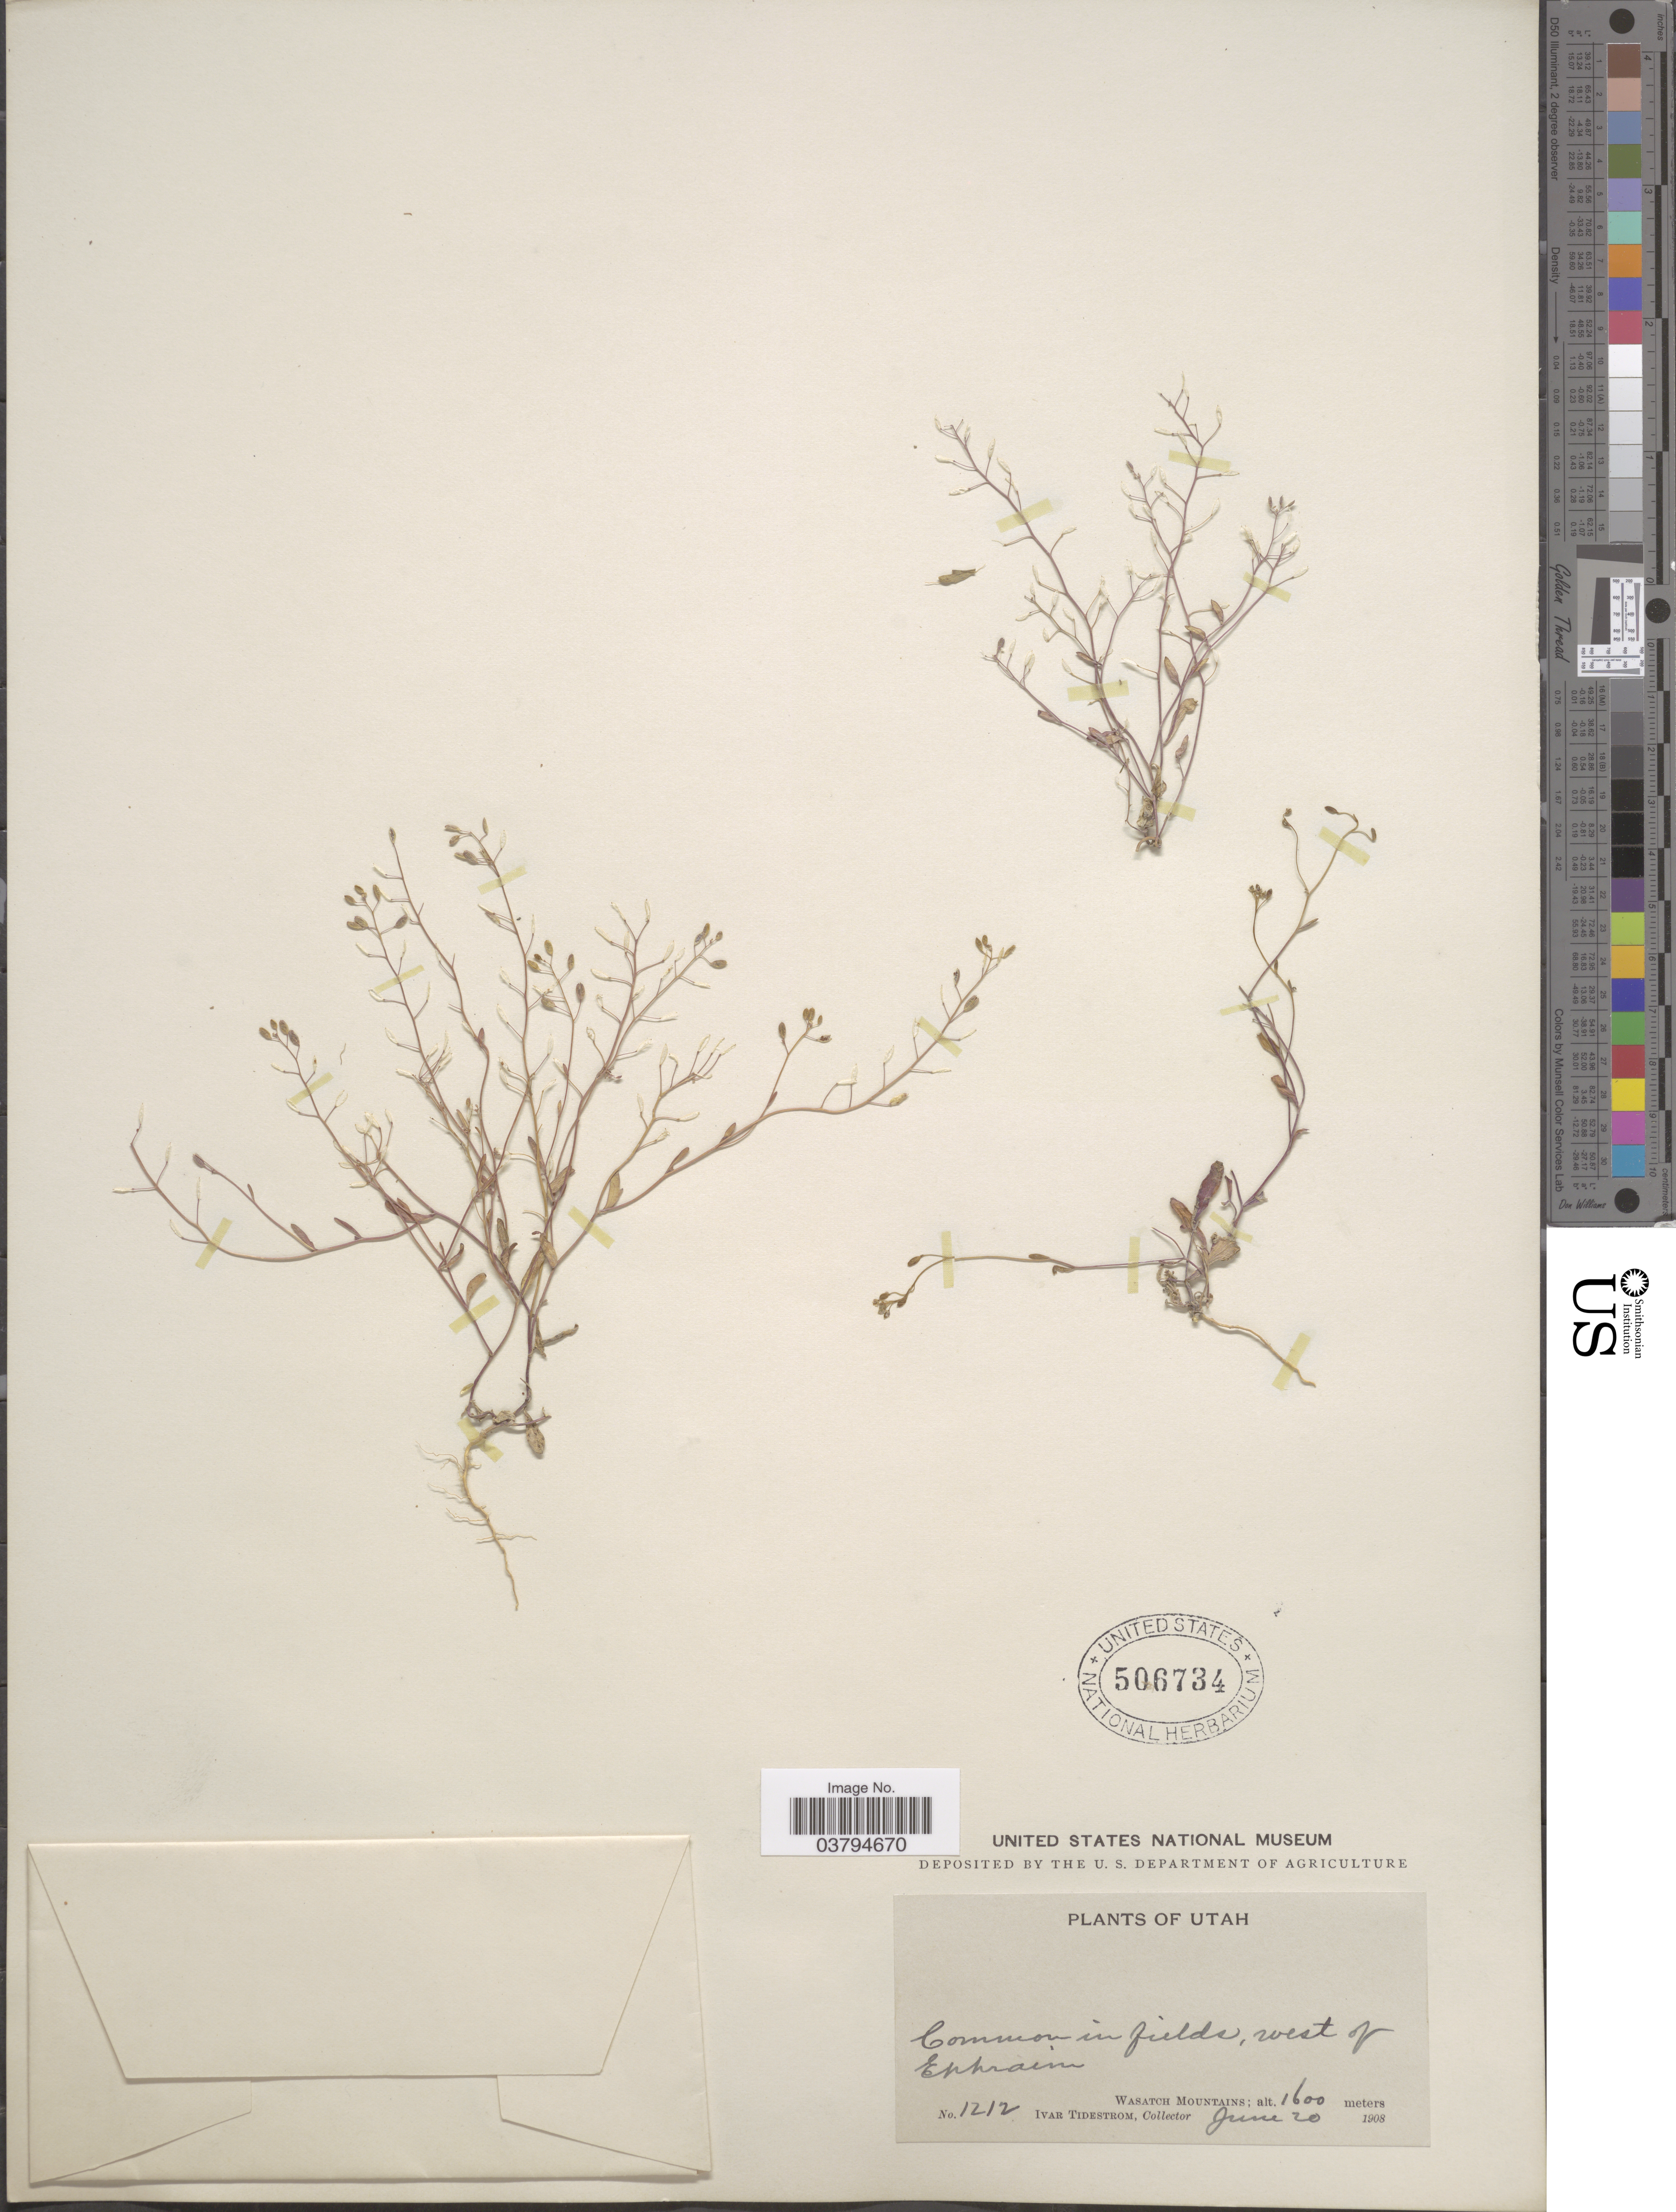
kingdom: Plantae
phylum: Tracheophyta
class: Magnoliopsida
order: Brassicales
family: Brassicaceae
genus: Hornungia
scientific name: Hornungia procumbens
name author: (L.) Hayek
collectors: I. F. Tidestrom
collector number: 1212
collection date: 1908-06-20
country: United States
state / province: Utah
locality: West of Ephraim. Wasatch Mountains.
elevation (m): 1600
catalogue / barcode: US 506734